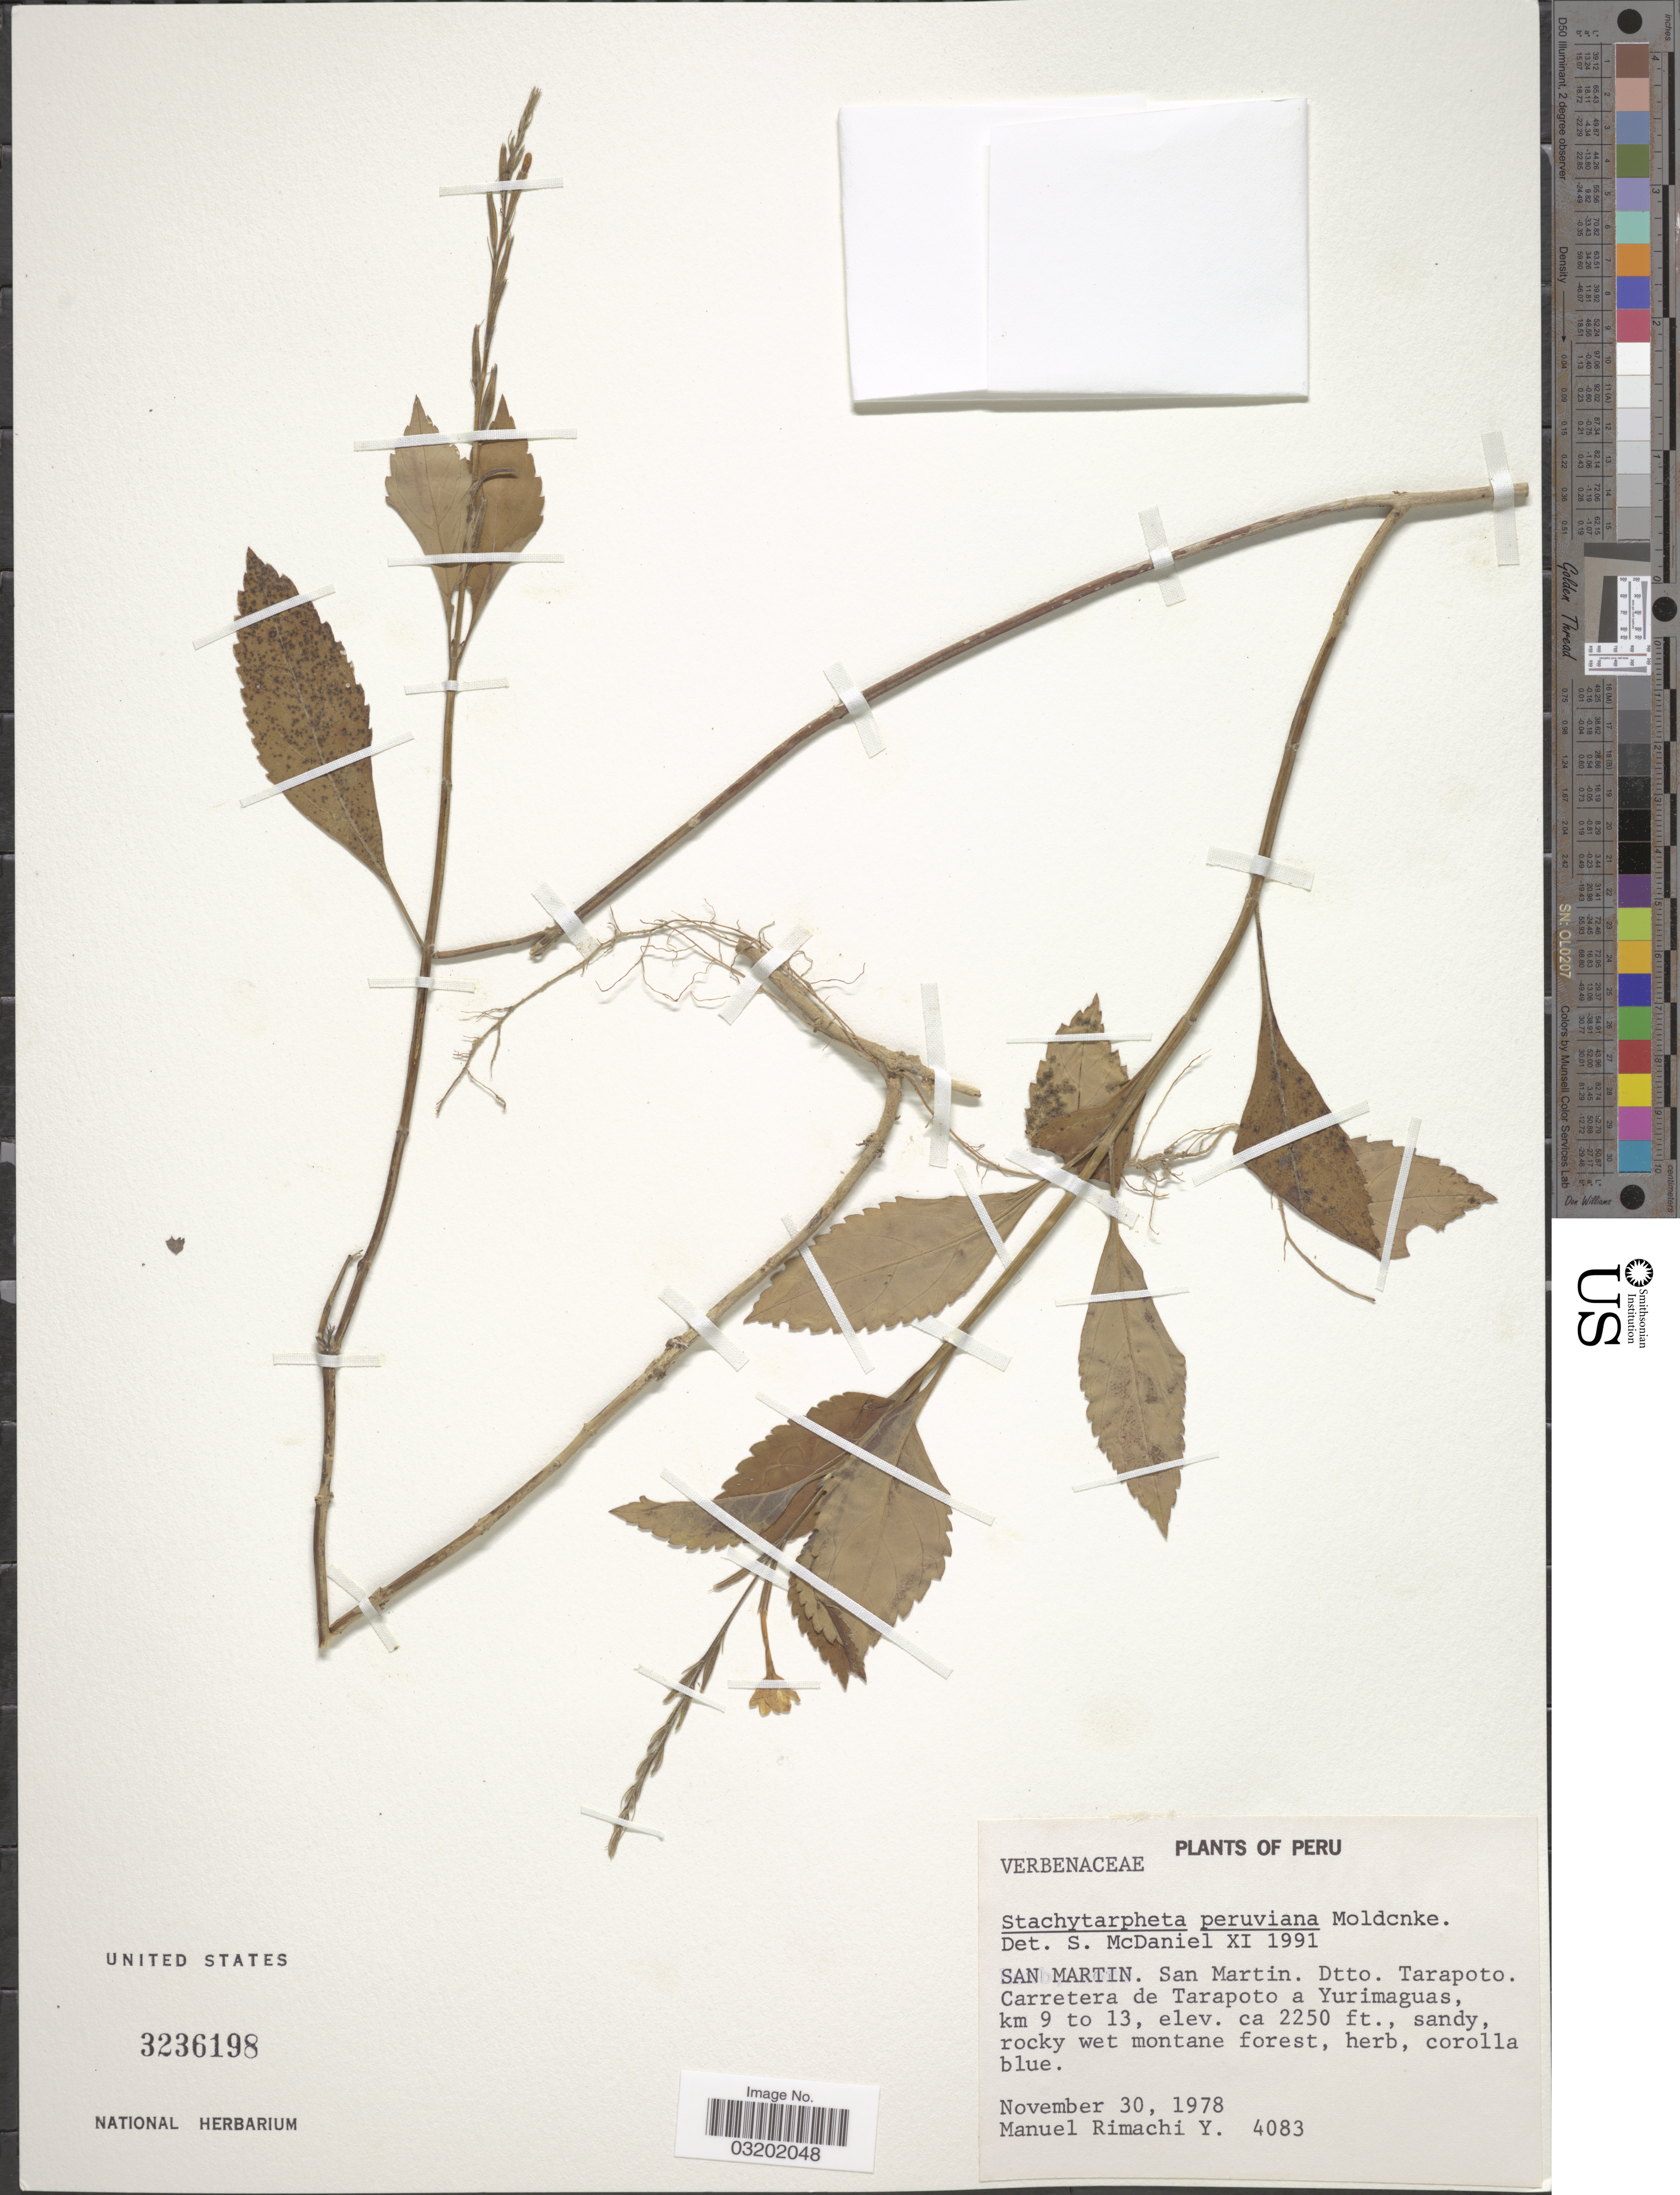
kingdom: Plantae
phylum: Tracheophyta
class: Magnoliopsida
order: Lamiales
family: Verbenaceae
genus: Stachytarpheta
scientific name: Stachytarpheta peruviana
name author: Moldenke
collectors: M. Rimachi Y.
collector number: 4083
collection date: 1978-11-30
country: Peru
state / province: San Martín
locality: San Martin. Dtto. Tarapoto. Carretera de Tarapoto a Yurimaguas, km 9 to 13.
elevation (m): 686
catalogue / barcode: US 3236198